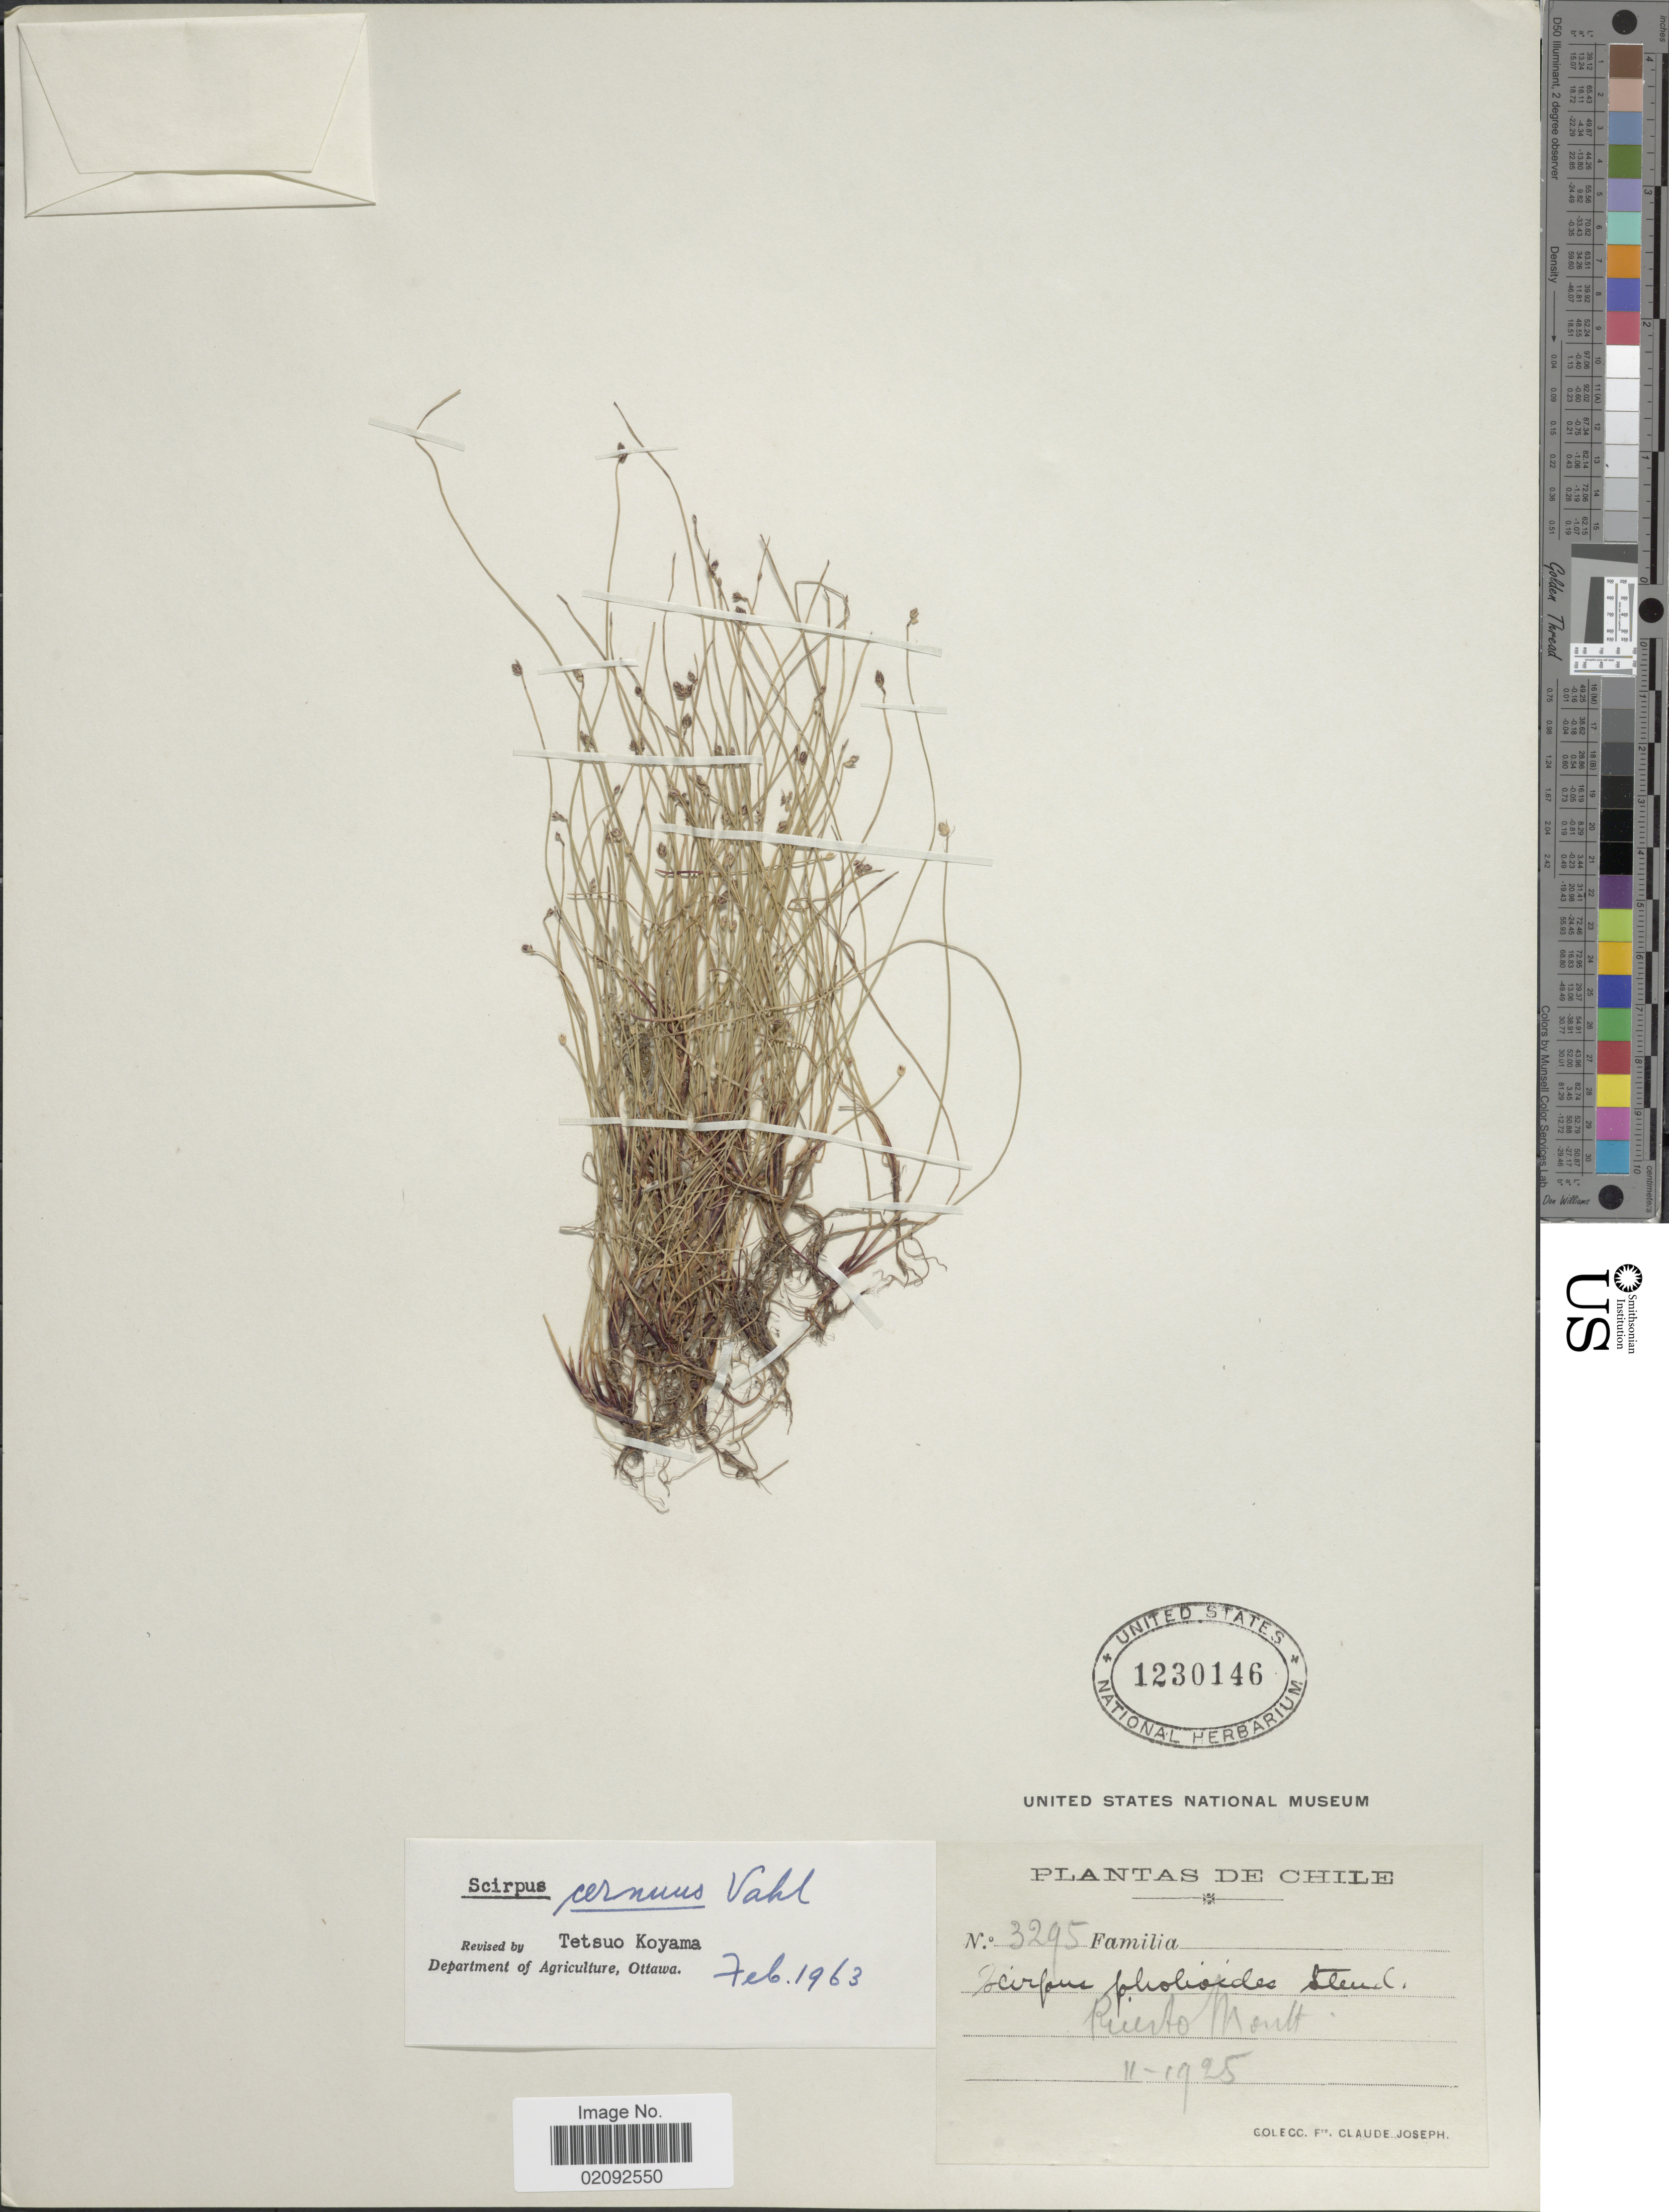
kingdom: Plantae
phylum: Tracheophyta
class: Liliopsida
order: Poales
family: Cyperaceae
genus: Isolepis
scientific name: Isolepis cernua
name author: (Vahl) Roem. & Schult.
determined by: Strong, Mark T., (BOT), Smithsonian Institution - National Museum of Natural History (UNITED STATES)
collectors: Bro. Claude-Joseph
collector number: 3295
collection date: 1925-11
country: Chile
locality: Puerto Moutt.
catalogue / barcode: US 1230146